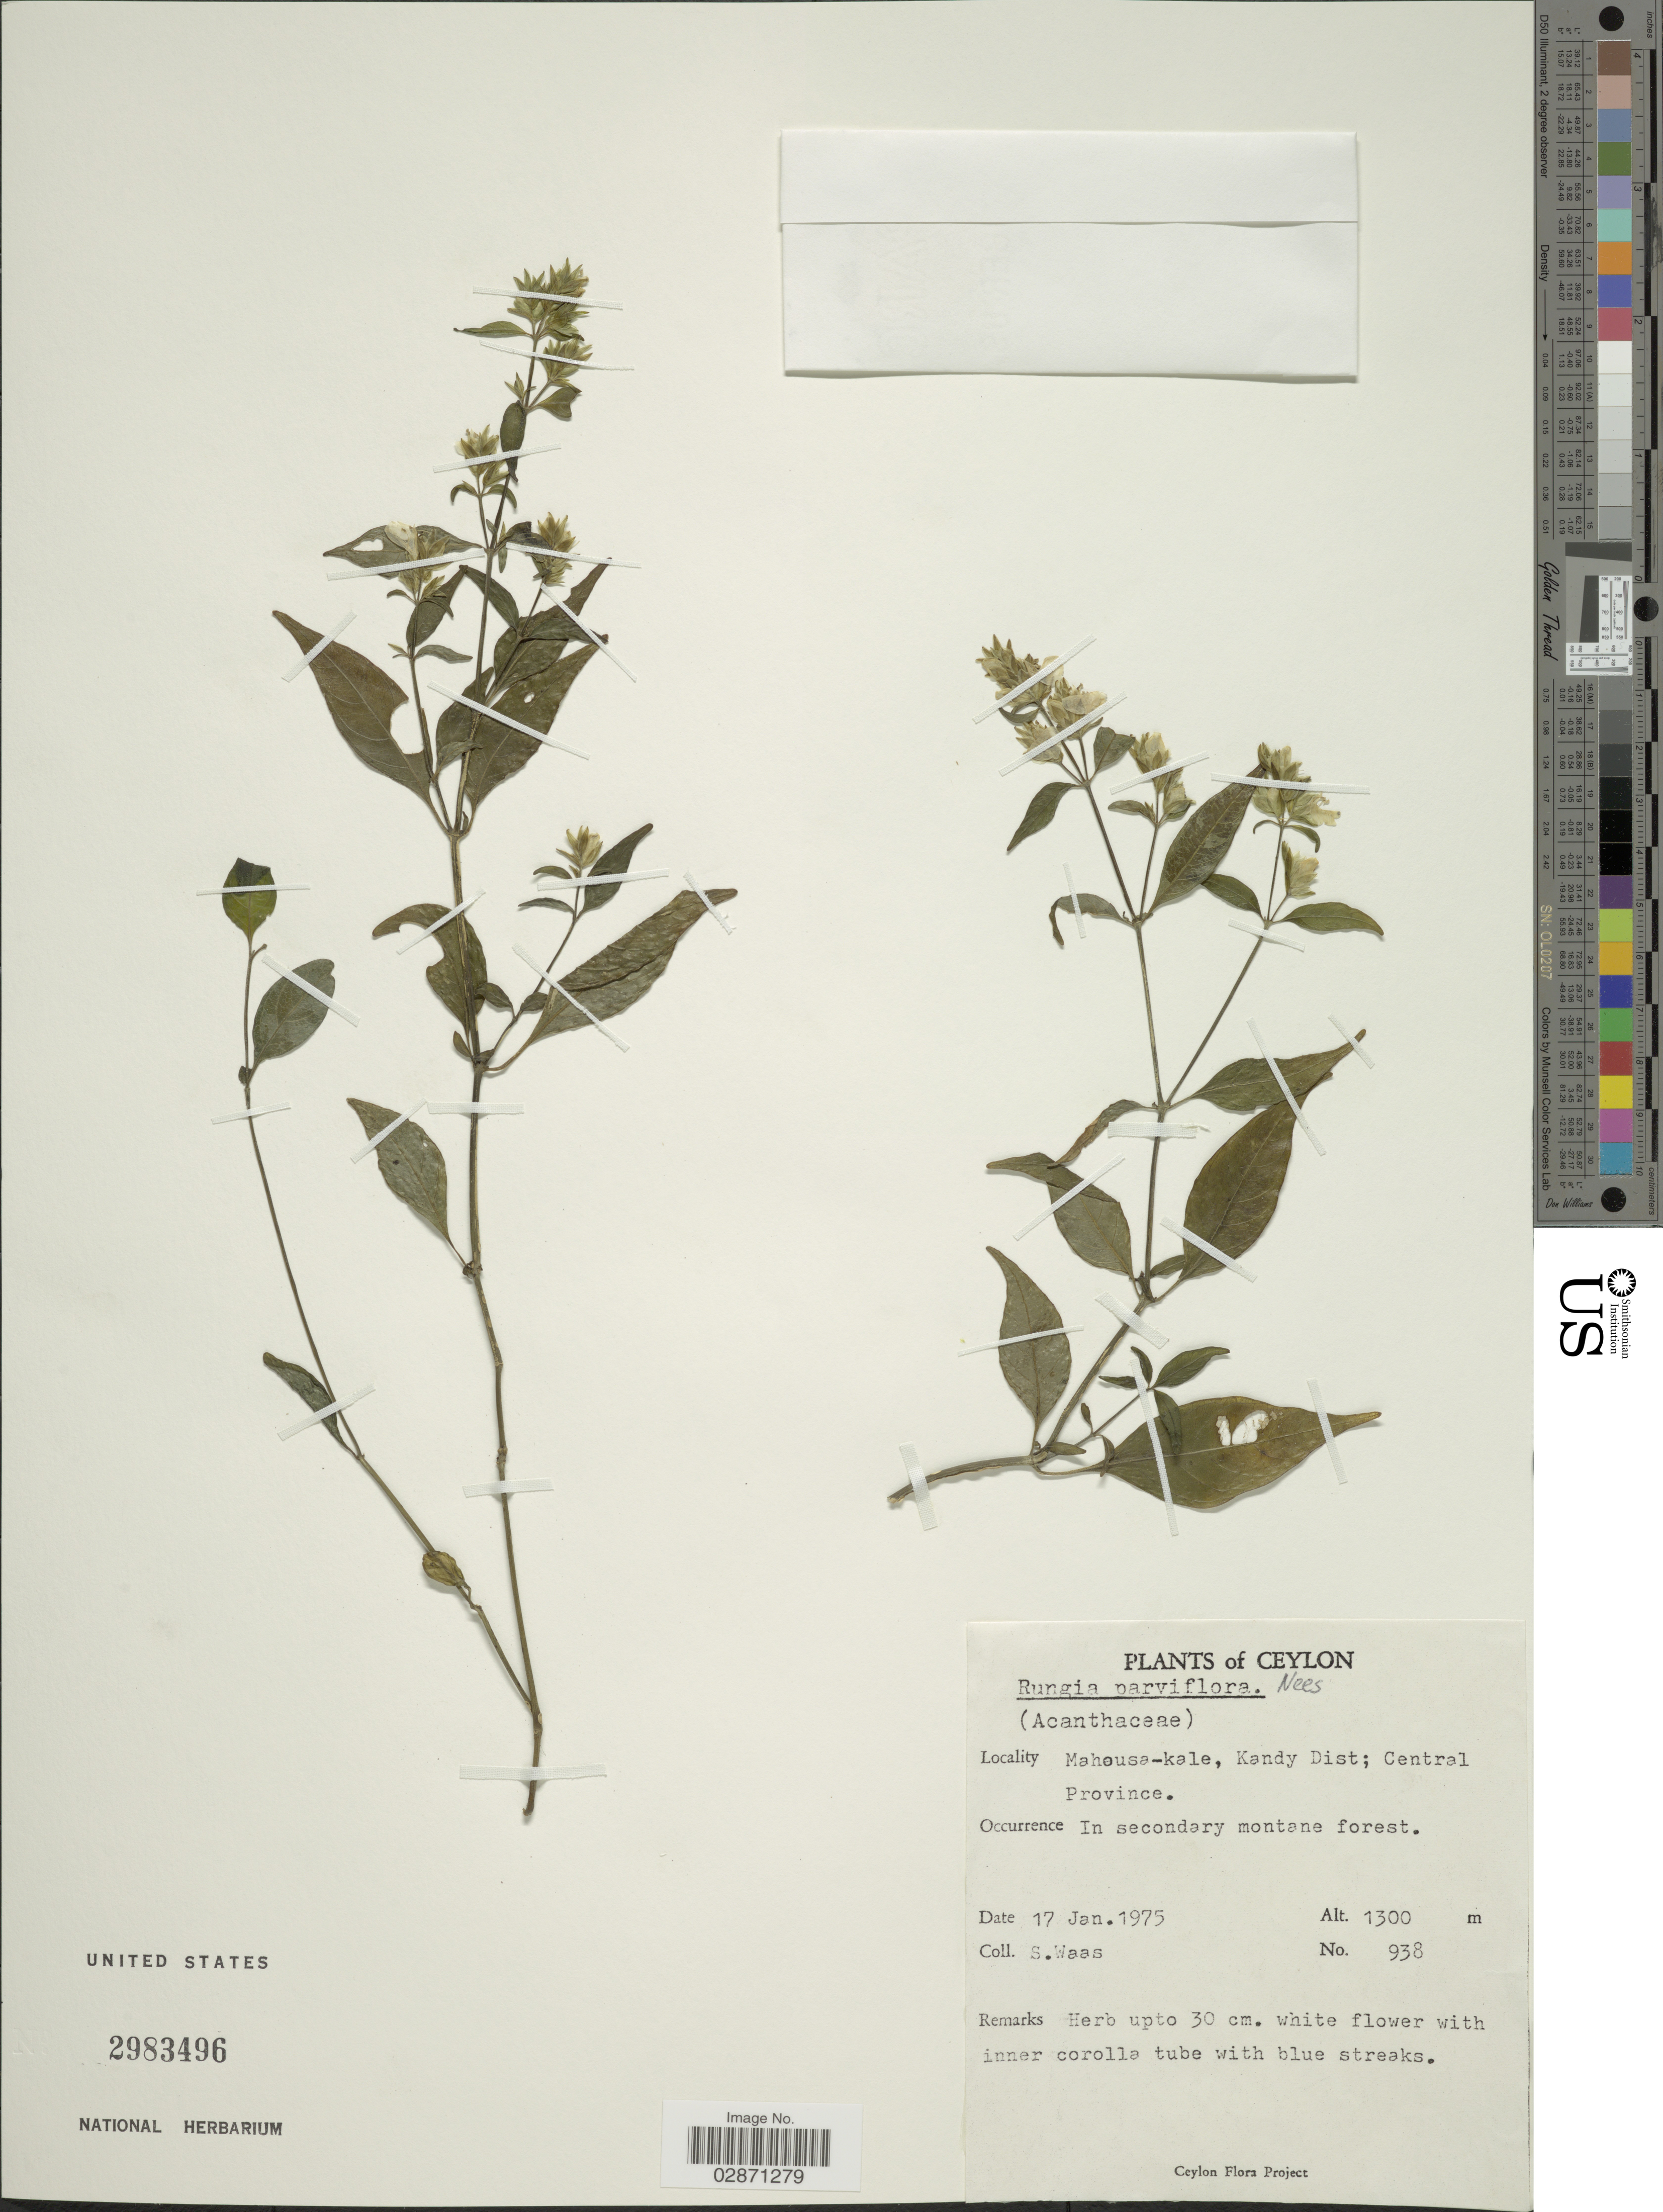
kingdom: Plantae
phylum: Tracheophyta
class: Magnoliopsida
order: Lamiales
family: Acanthaceae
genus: Rungia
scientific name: Rungia parviflora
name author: Nees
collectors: S. Waas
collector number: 938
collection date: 1975-01-17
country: Sri Lanka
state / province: Central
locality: Ceylon. Mahousa-kale, Kandy Dist.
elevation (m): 1300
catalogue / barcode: US 2983496